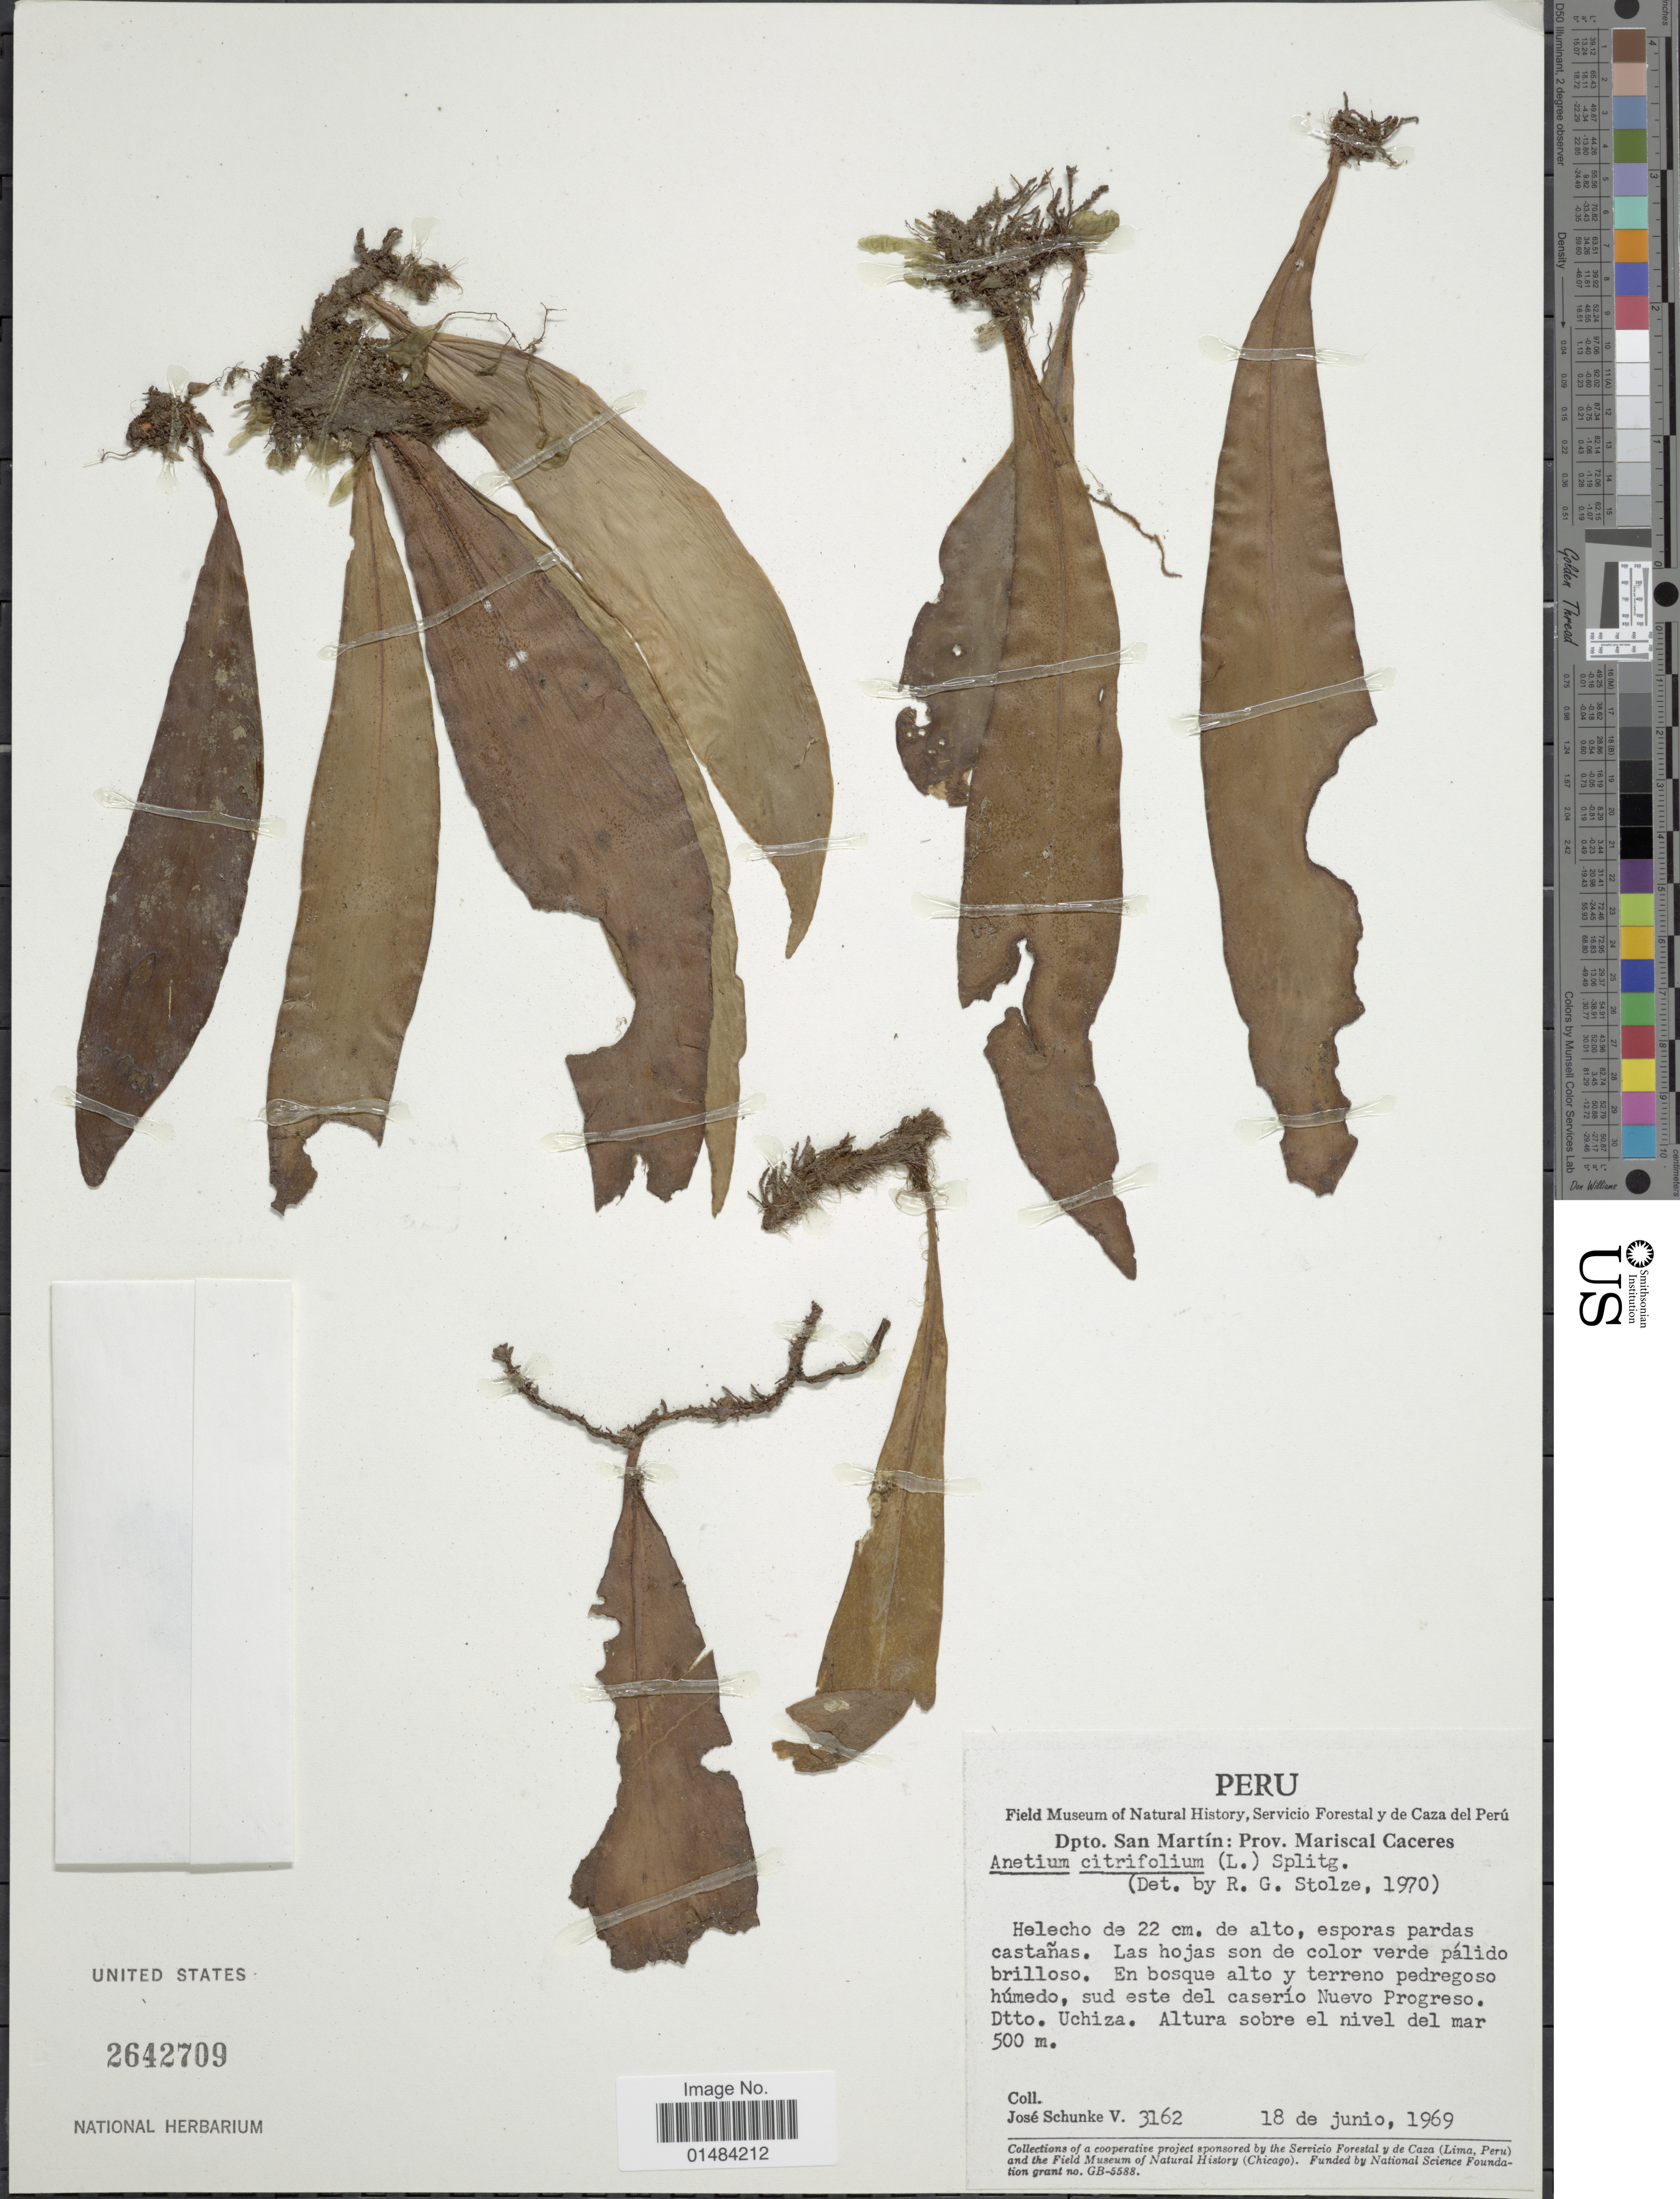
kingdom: Plantae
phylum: Tracheophyta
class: Polypodiopsida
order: Polypodiales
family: Pteridaceae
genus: Anetium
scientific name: Anetium citrifolium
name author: (L.) Splitg.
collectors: J. Schunke Vigo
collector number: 3162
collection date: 1969-06-18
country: Peru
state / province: San Martín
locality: Peru, Dpto. San Martin: Prov. Mariscal Caceres. En bosque alto y terreno pedregoso húmedo, sud este del caserío Nuevo Progreso. Dtto. Uchiza.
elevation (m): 500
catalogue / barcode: US 2642709